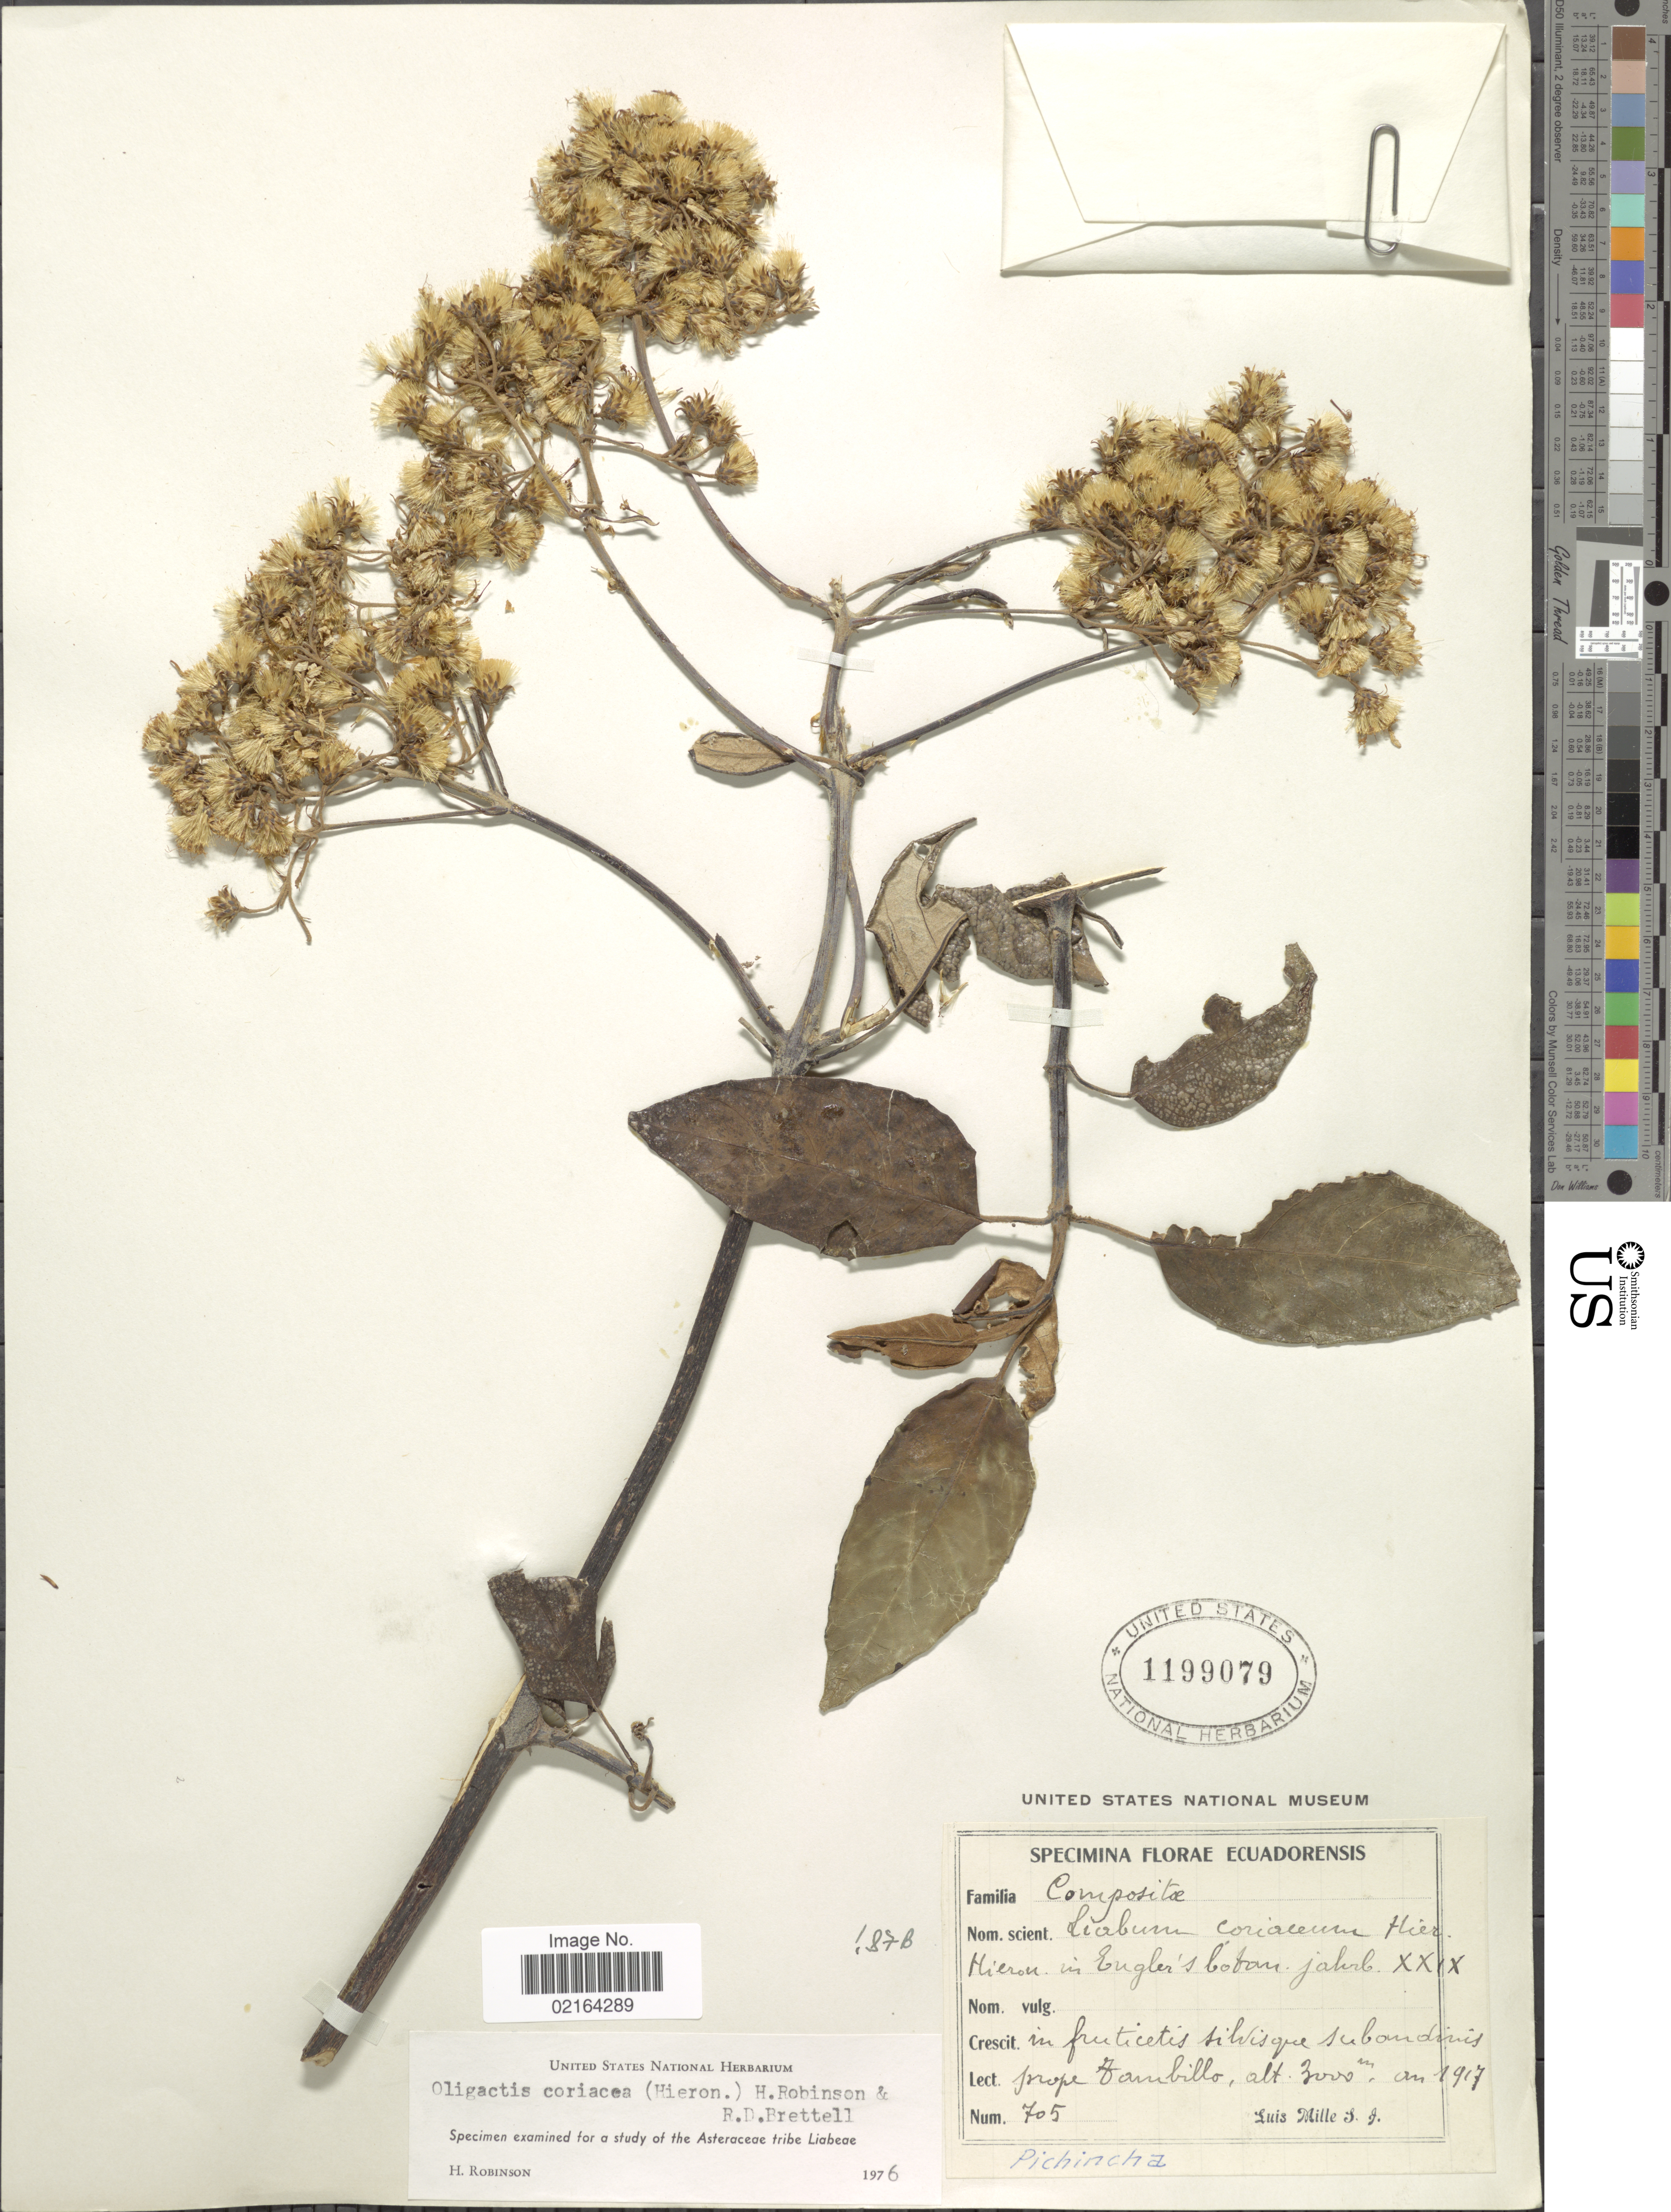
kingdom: Plantae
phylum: Tracheophyta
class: Magnoliopsida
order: Asterales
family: Asteraceae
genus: Sampera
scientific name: Sampera coriacea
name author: (Hieron.) V.A. Funk & H. Rob.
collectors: L. Mille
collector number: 705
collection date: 1917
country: Ecuador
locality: Prope Tambillo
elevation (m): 3000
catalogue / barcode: US 1199079